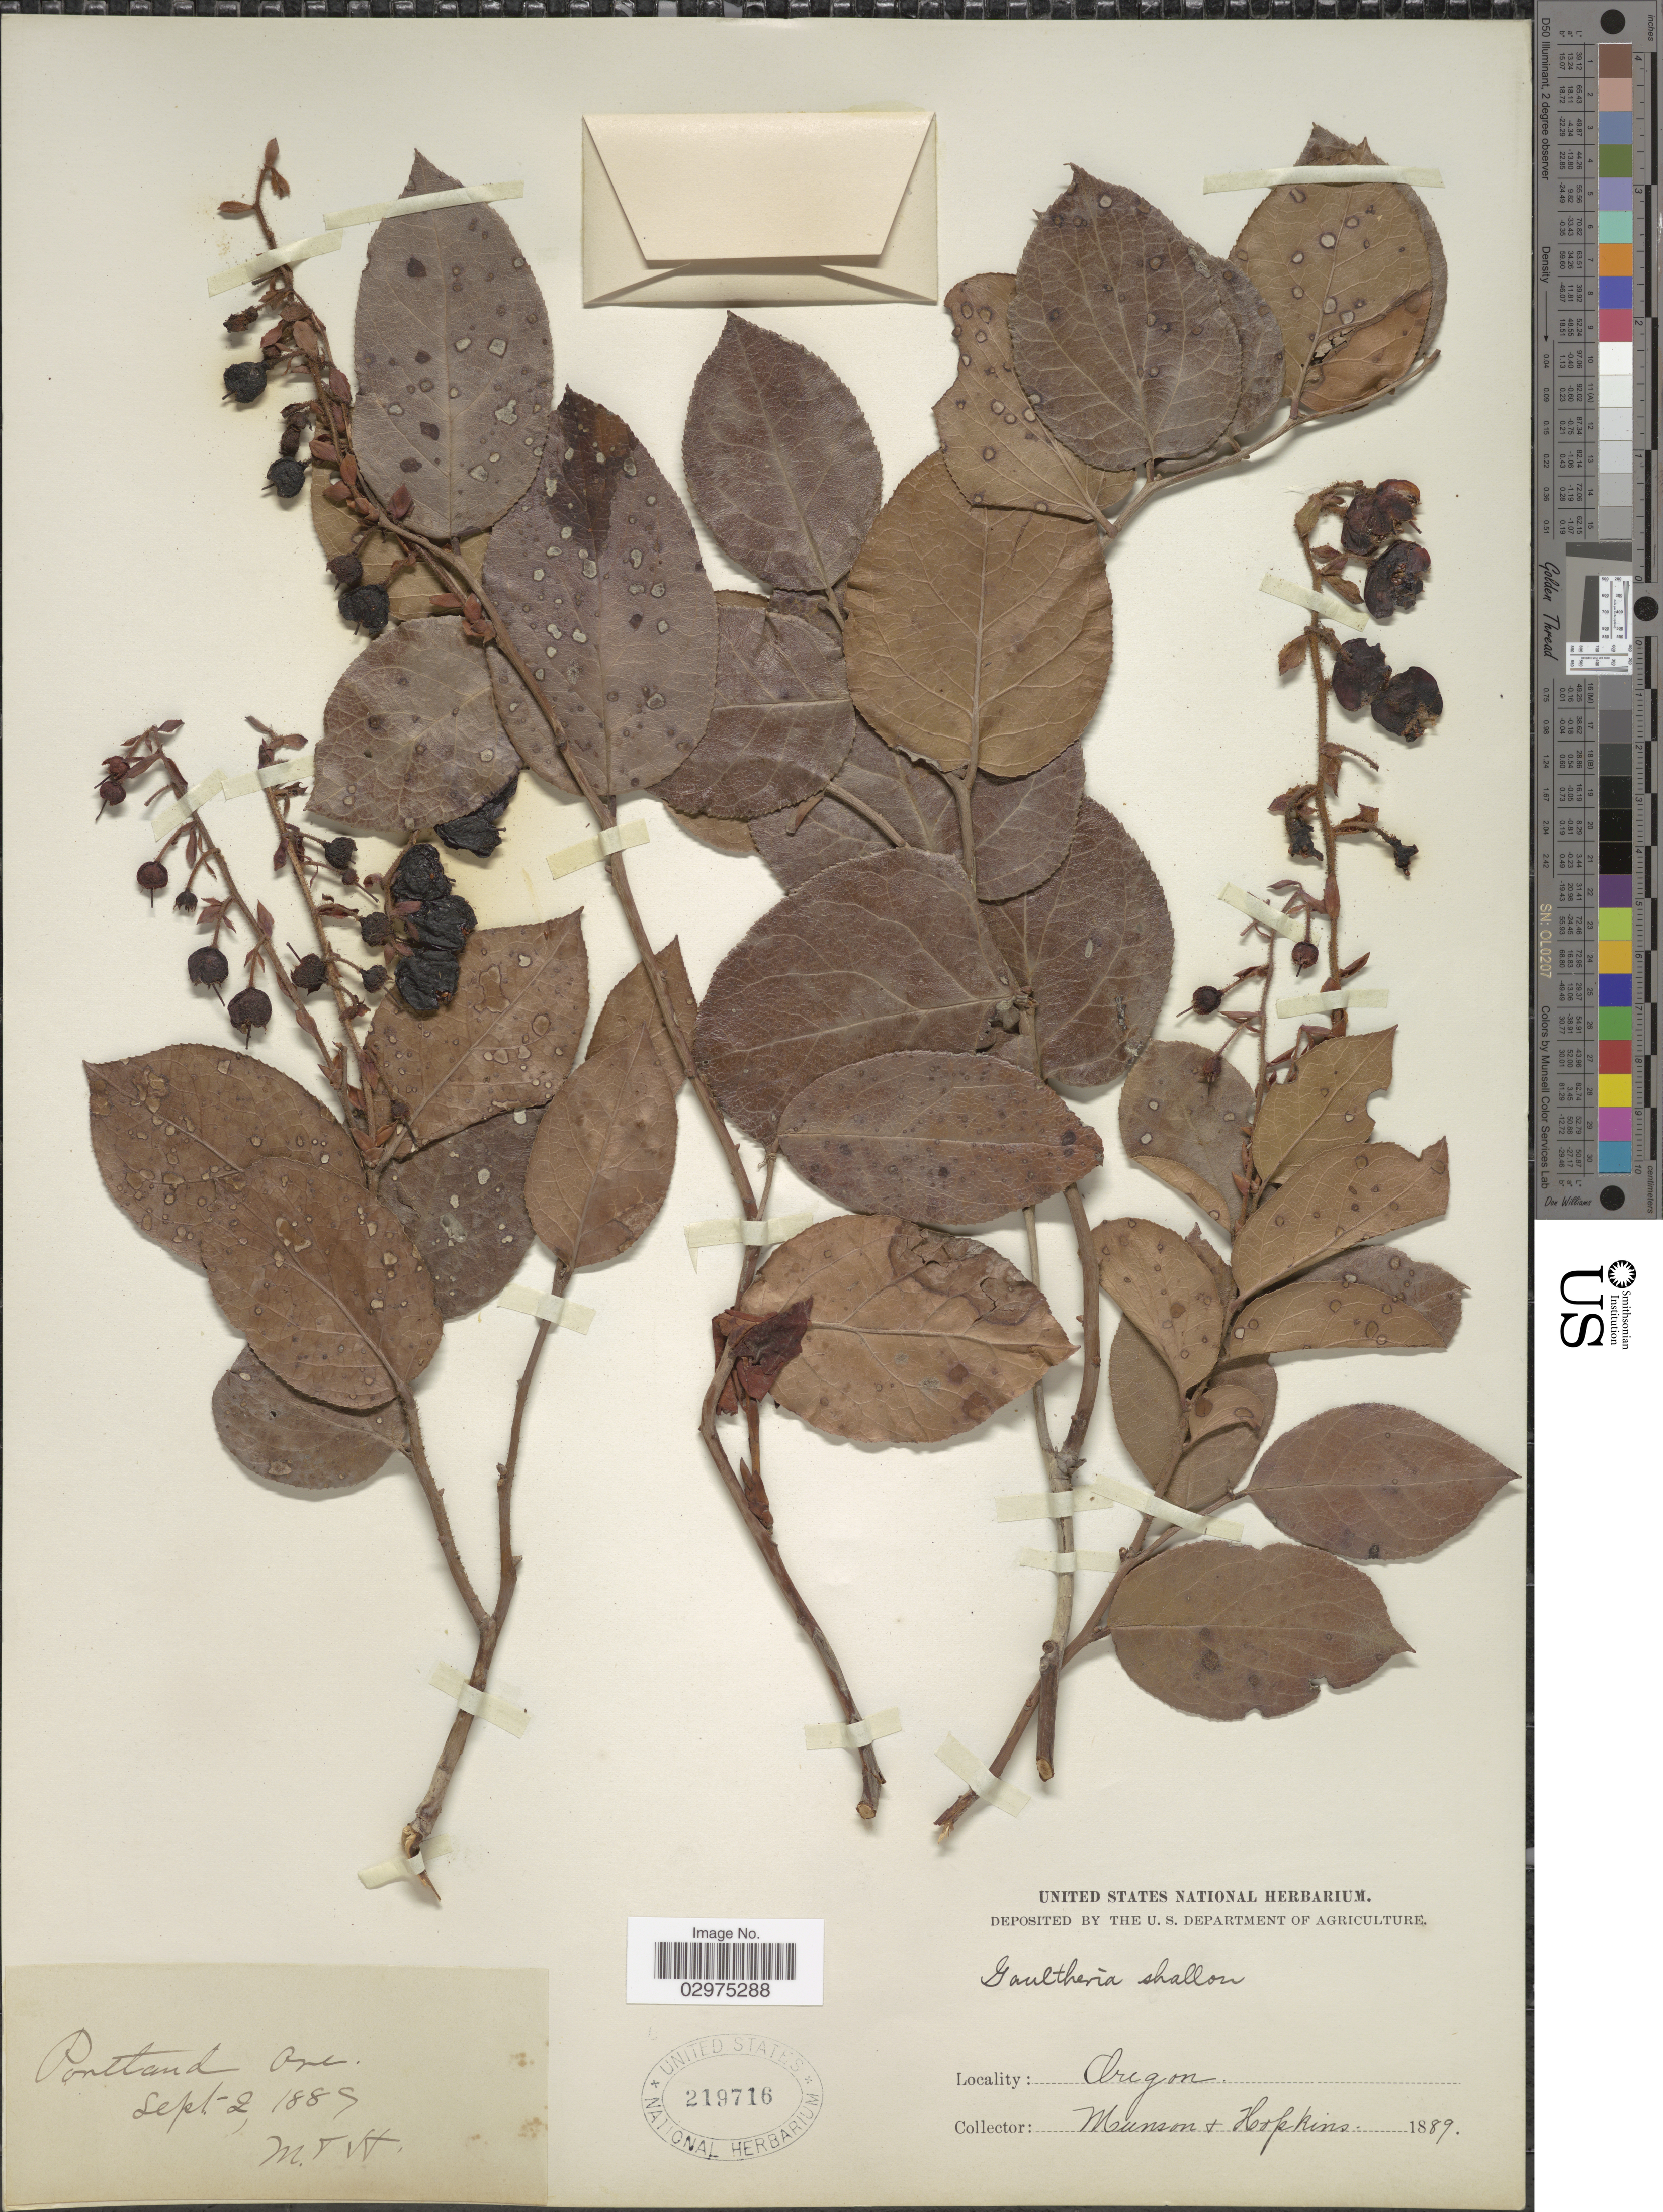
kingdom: Plantae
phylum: Tracheophyta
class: Magnoliopsida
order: Ericales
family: Ericaceae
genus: Gaultheria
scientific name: Gaultheria shallon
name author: Pursh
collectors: -. Munson & -. Hopkins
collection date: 1889-09-02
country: United States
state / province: Oregon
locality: Portland.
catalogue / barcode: US 219716